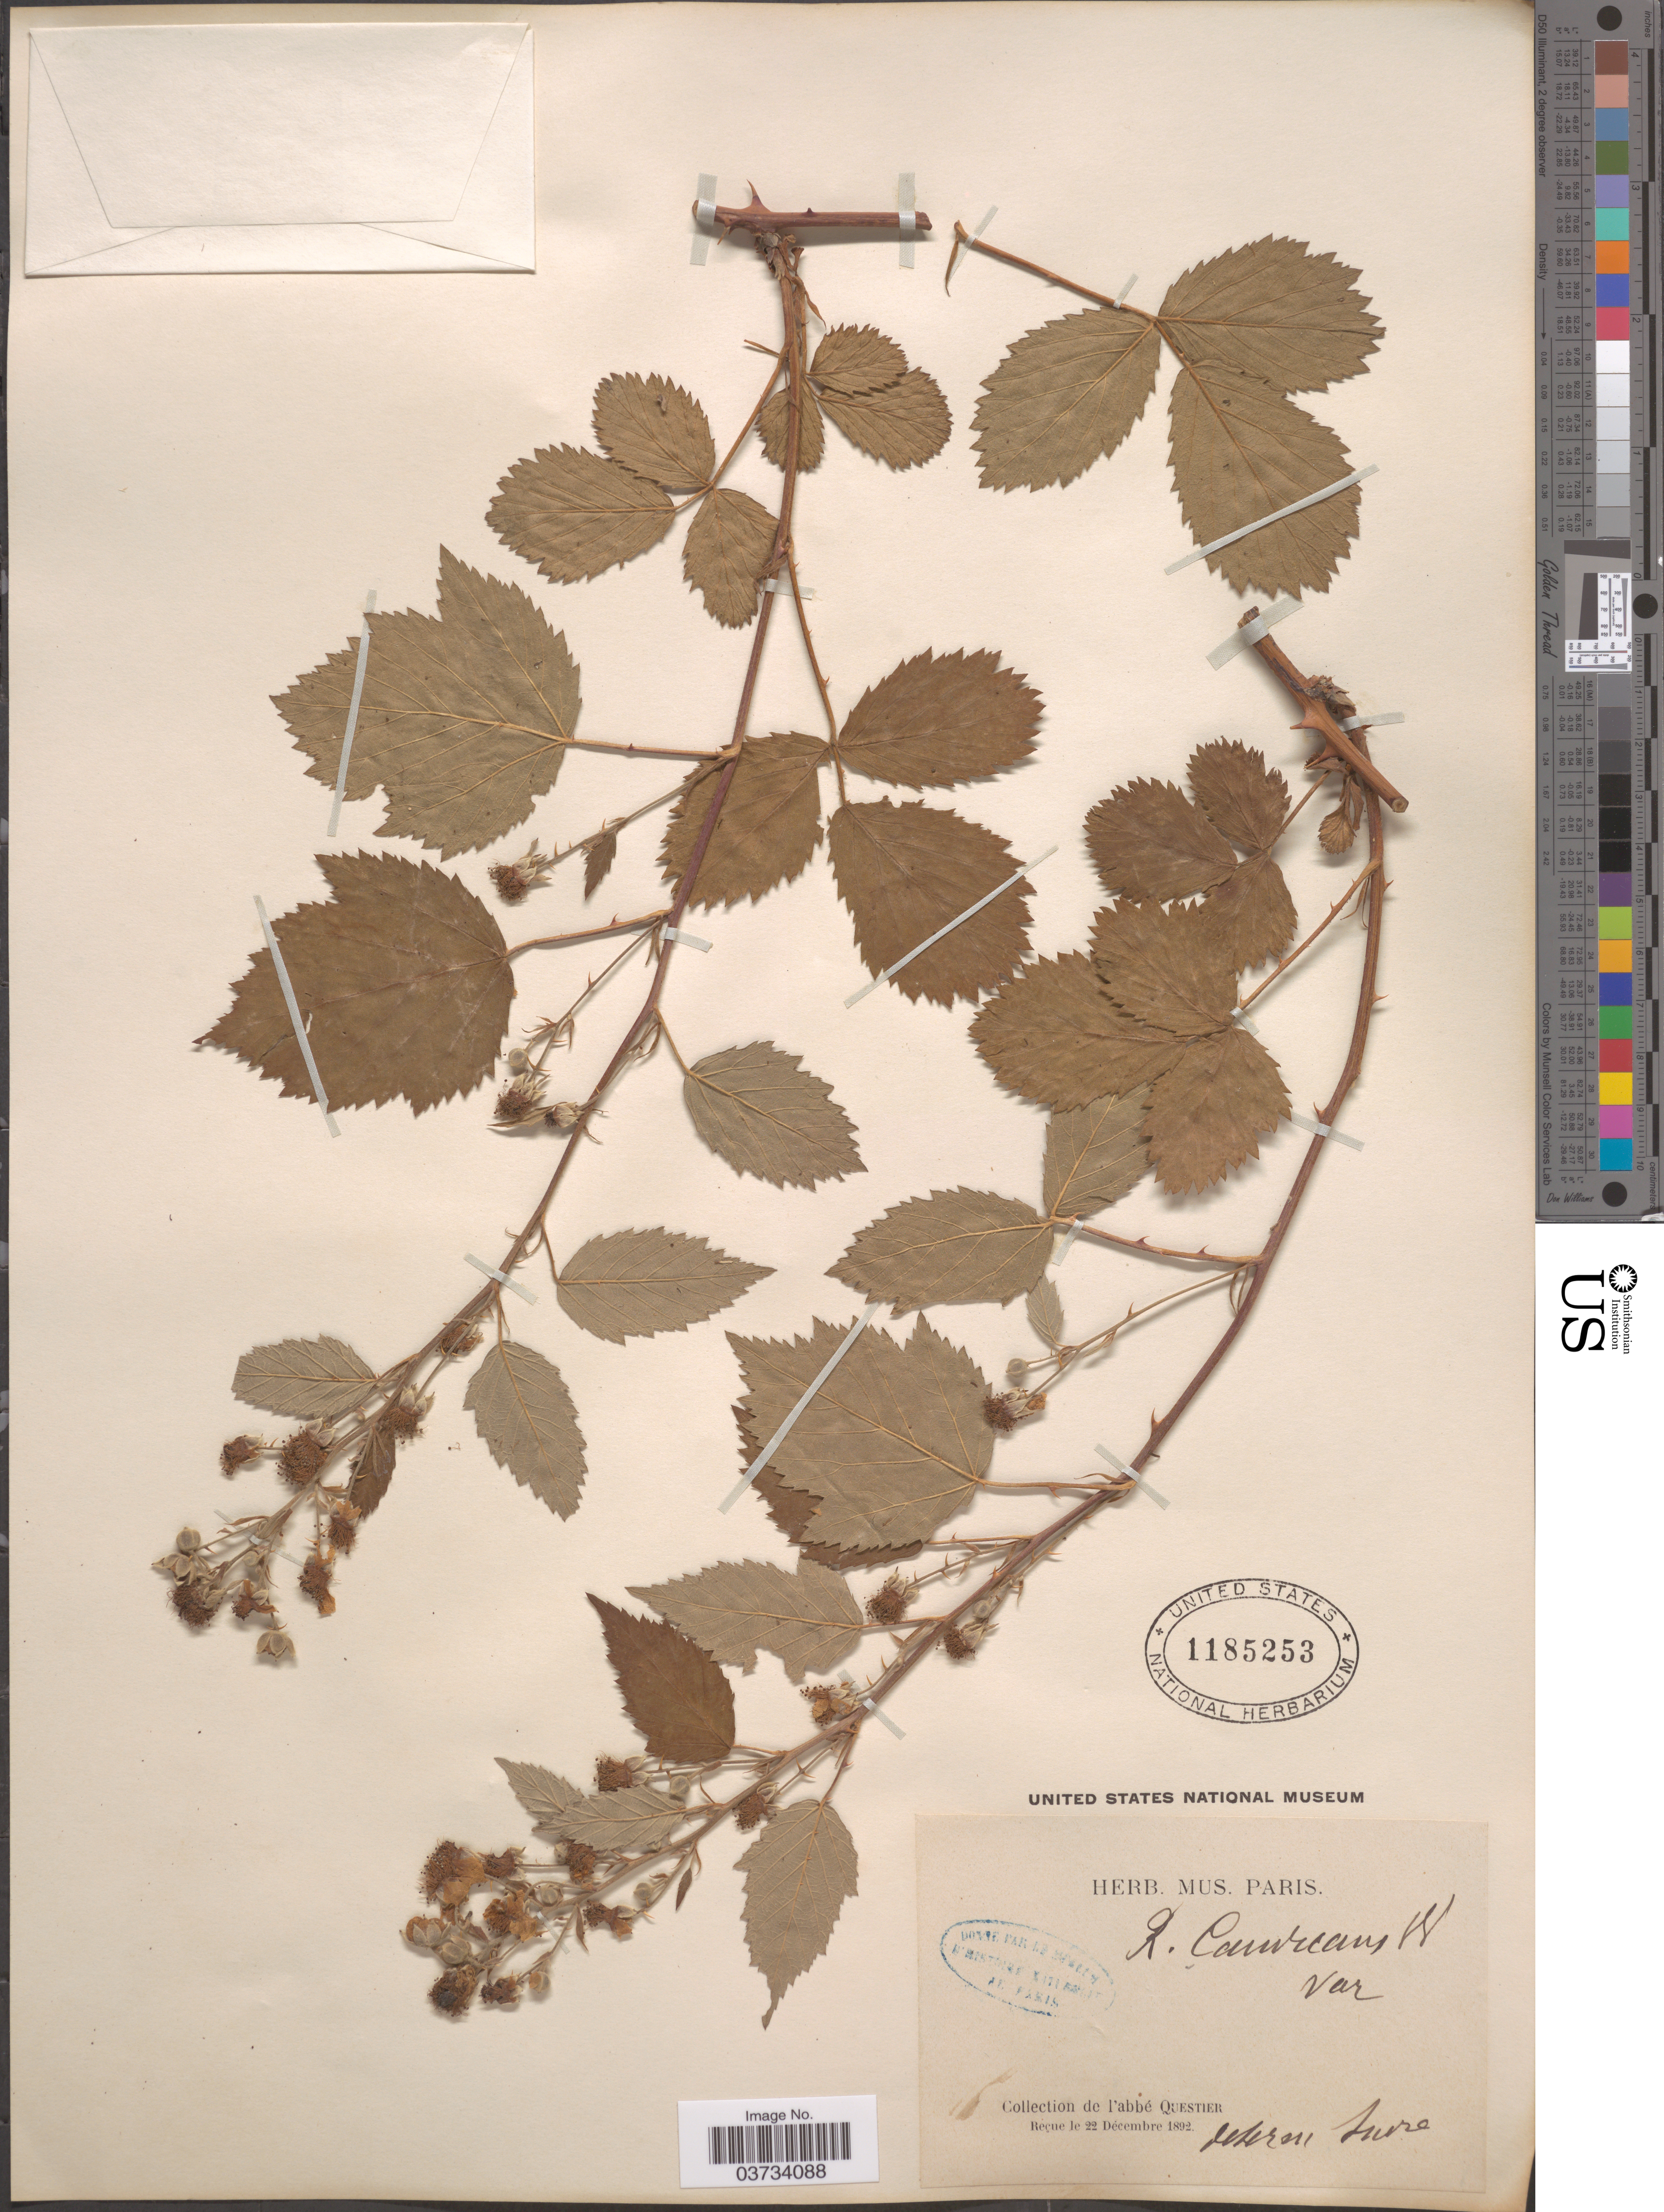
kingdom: Plantae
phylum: Tracheophyta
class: Magnoliopsida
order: Rosales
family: Rosaceae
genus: Rubus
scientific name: Rubus candicans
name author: Weihe ex Rchb.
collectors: A. Questier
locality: Dehran Jura. [interpreted] [unsure placement]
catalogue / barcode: US 1185253